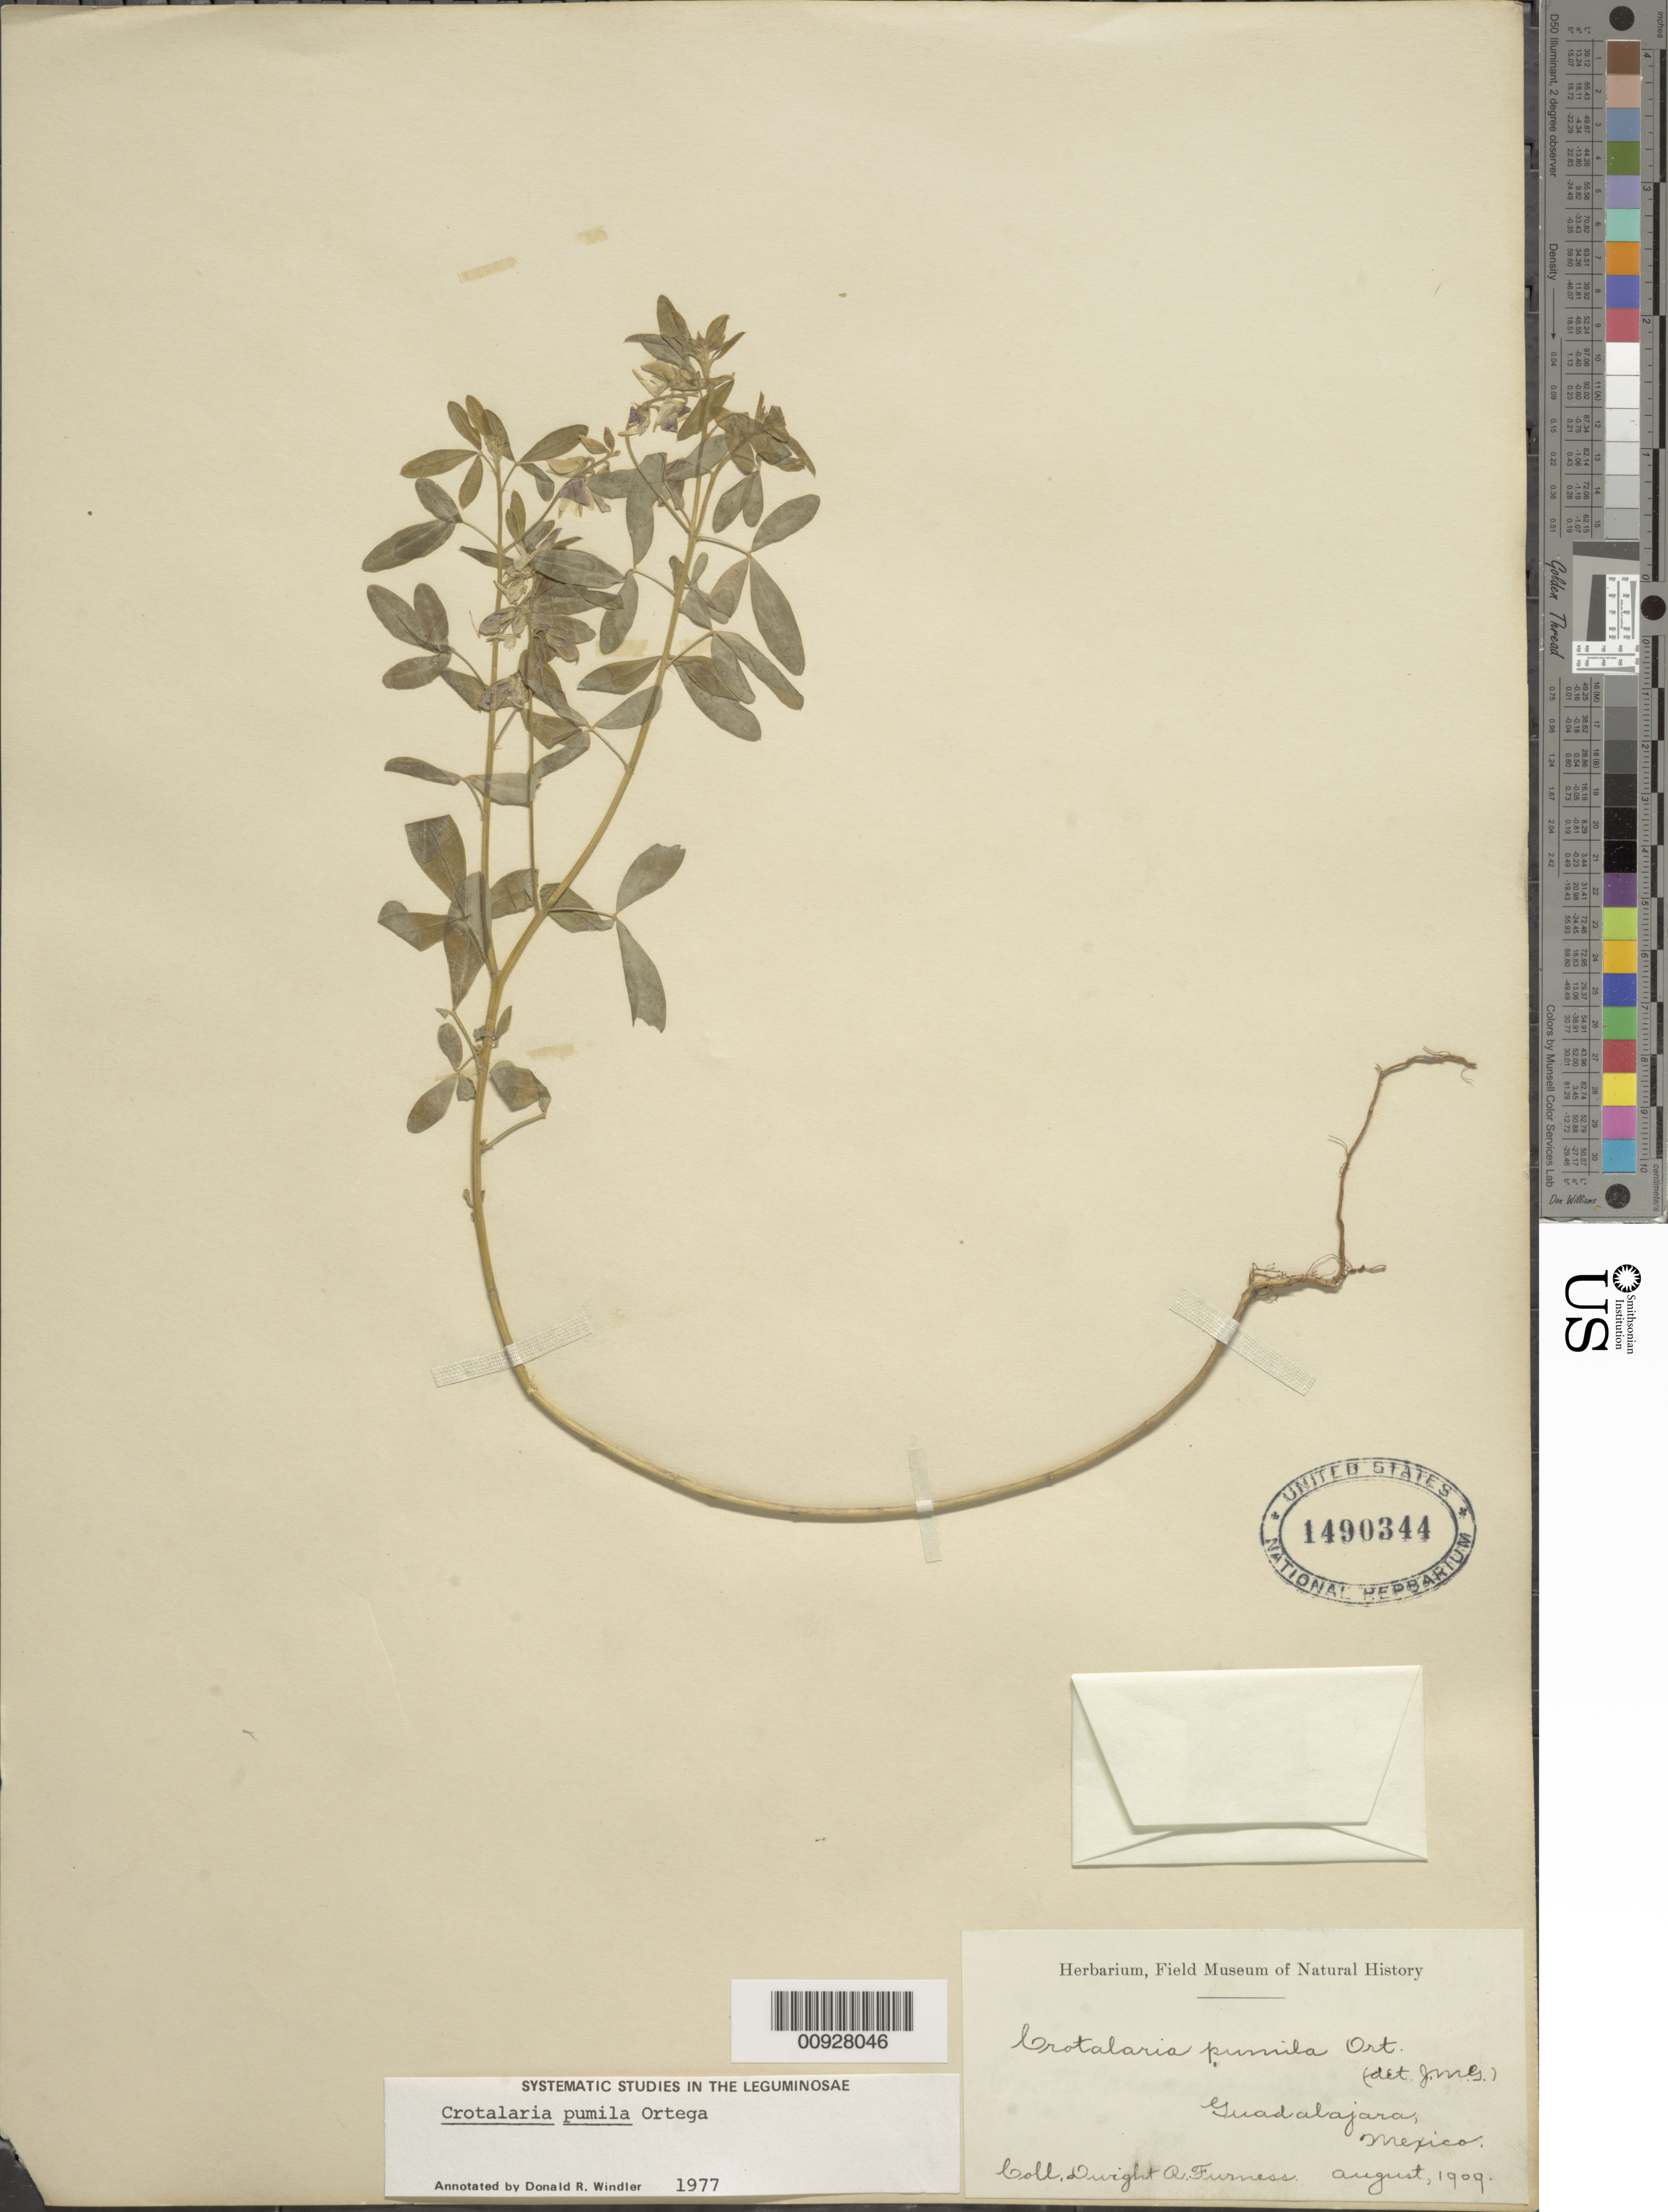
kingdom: Plantae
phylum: Tracheophyta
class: Magnoliopsida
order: Fabales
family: Fabaceae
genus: Crotalaria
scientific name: Crotalaria pumila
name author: Ortega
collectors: Furness, D. A.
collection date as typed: Aug 1909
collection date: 1909-08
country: Mexico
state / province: Jalisco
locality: Guadalajara.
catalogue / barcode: US 1490344